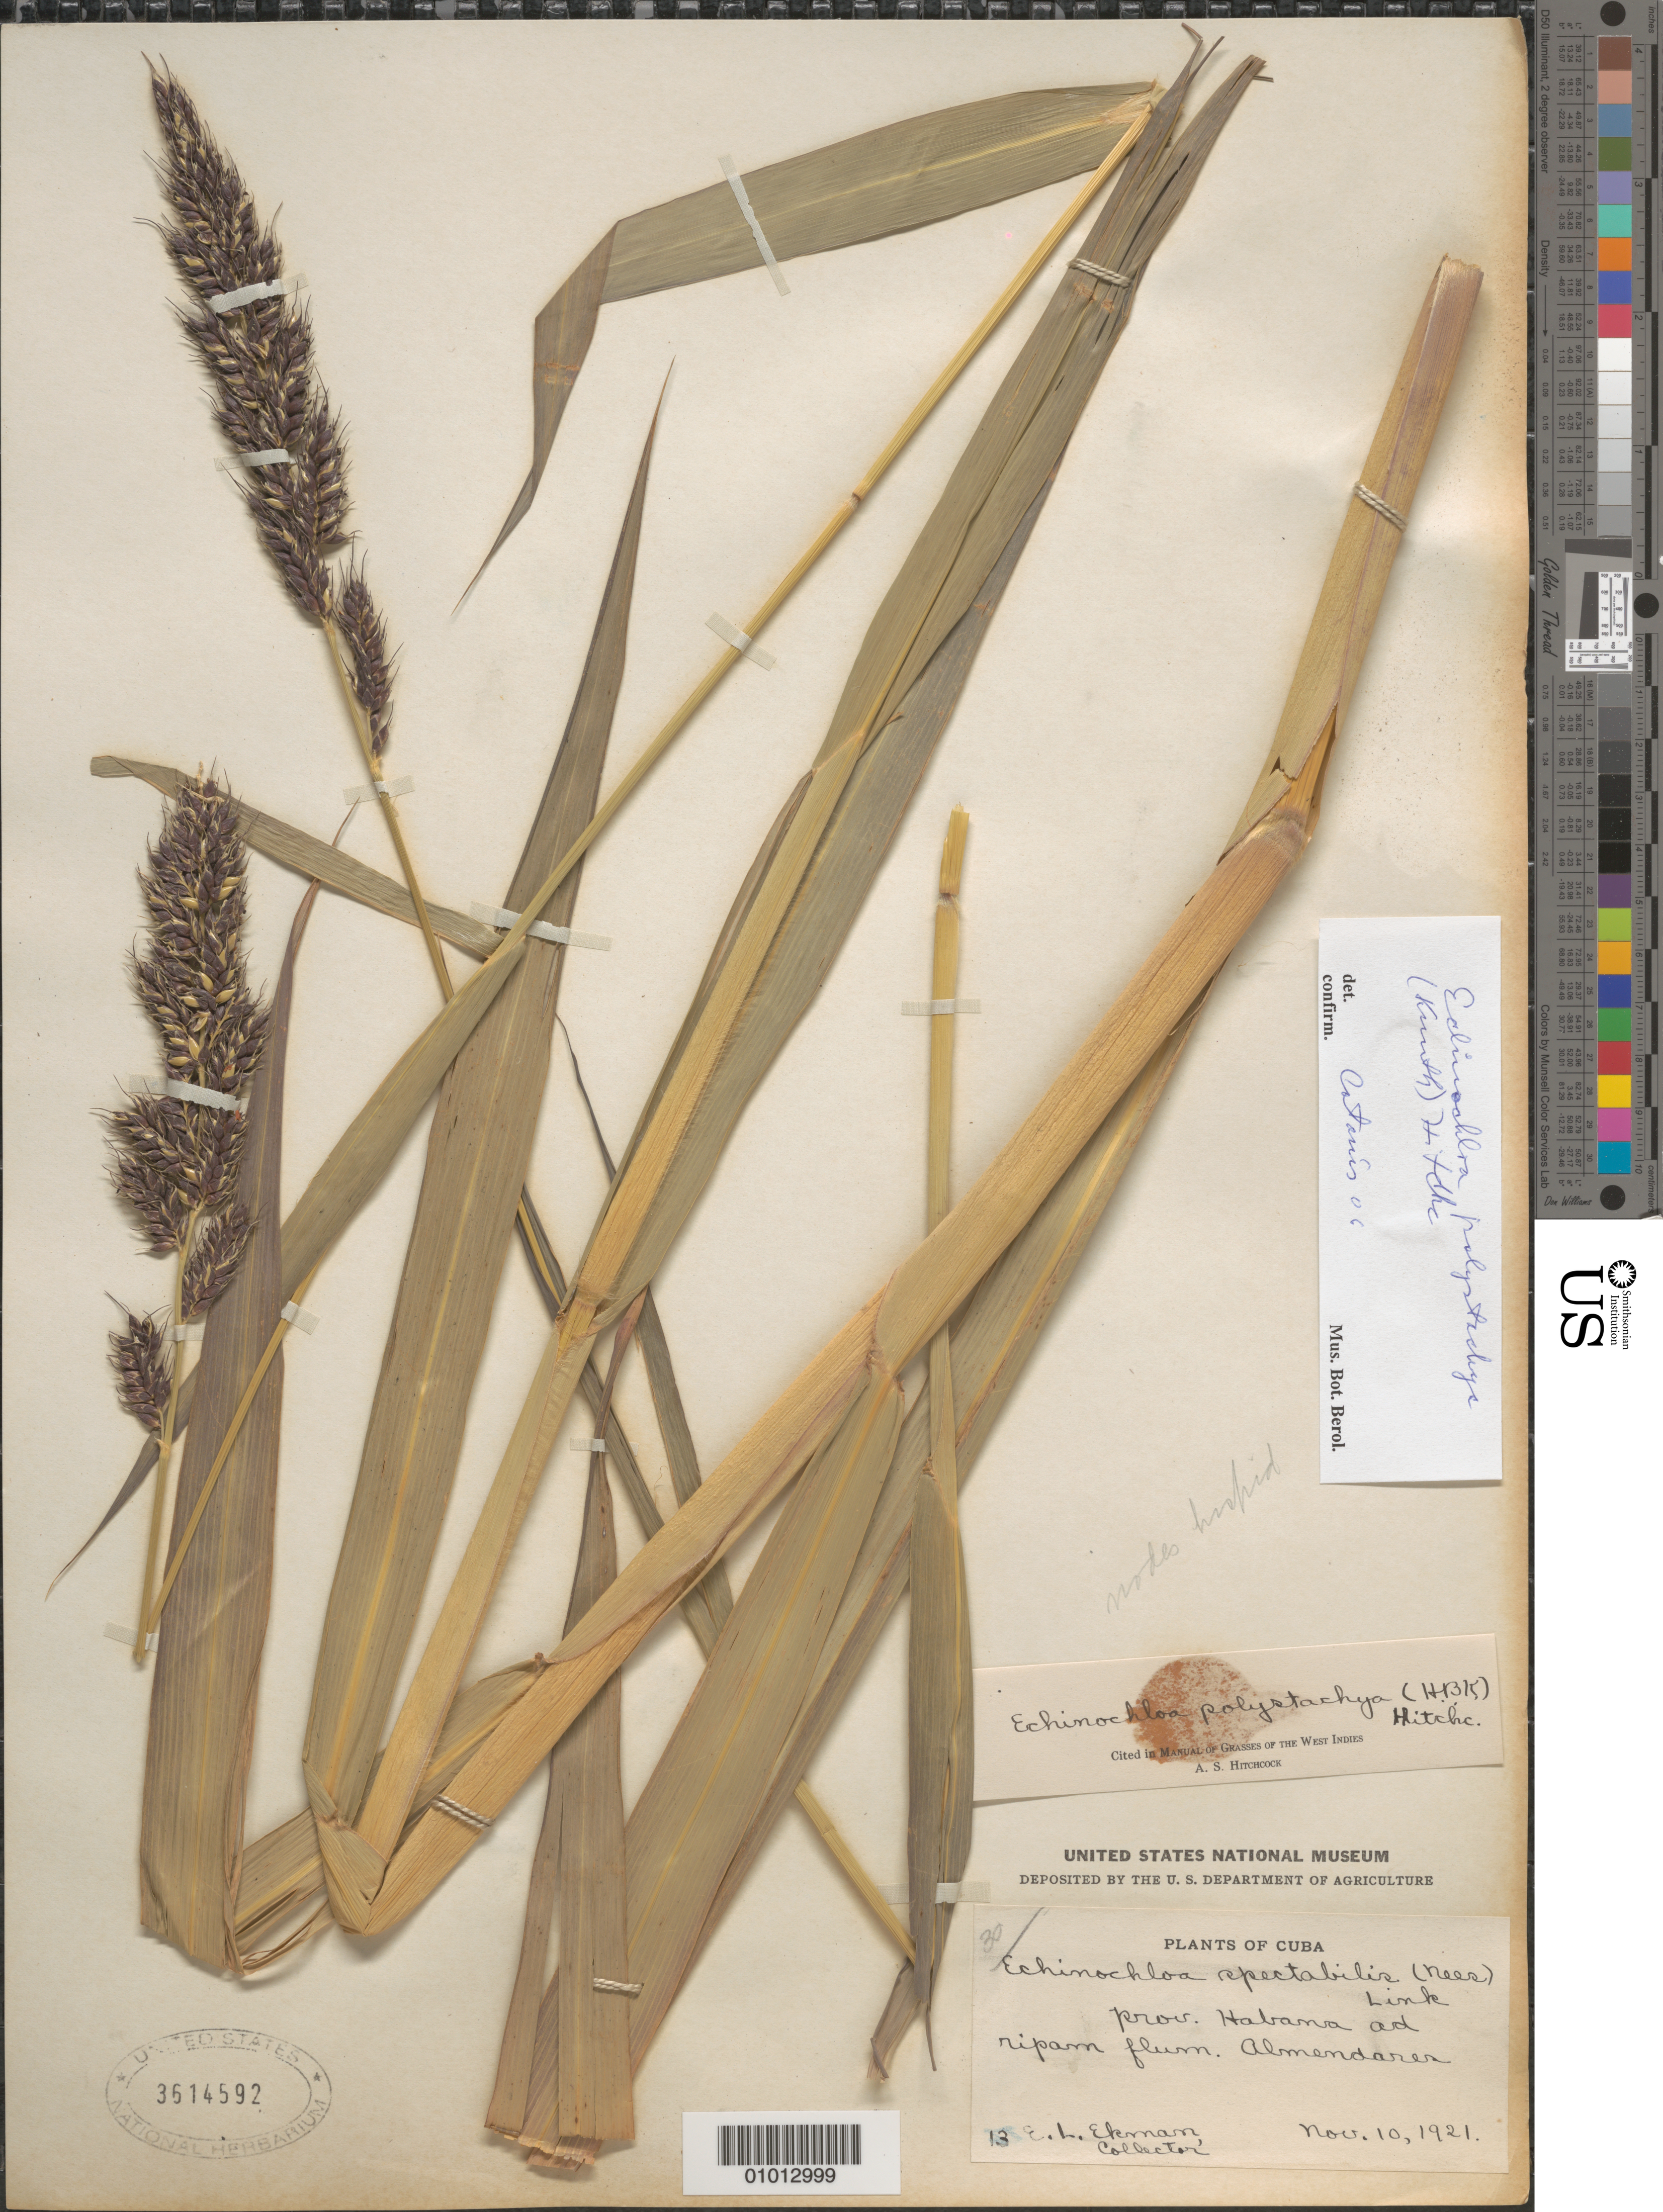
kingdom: Plantae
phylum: Tracheophyta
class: Liliopsida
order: Poales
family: Poaceae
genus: Echinochloa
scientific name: Echinochloa polystachya var. spectabilis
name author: (Nees ex Trin.) Mart. Crov.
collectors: E. L. Ekman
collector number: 13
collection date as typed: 10 Nov 1921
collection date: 1921-11-10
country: Cuba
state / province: La Habana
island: Cuba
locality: Almendares River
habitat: Ripam flum.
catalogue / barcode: US 3614592